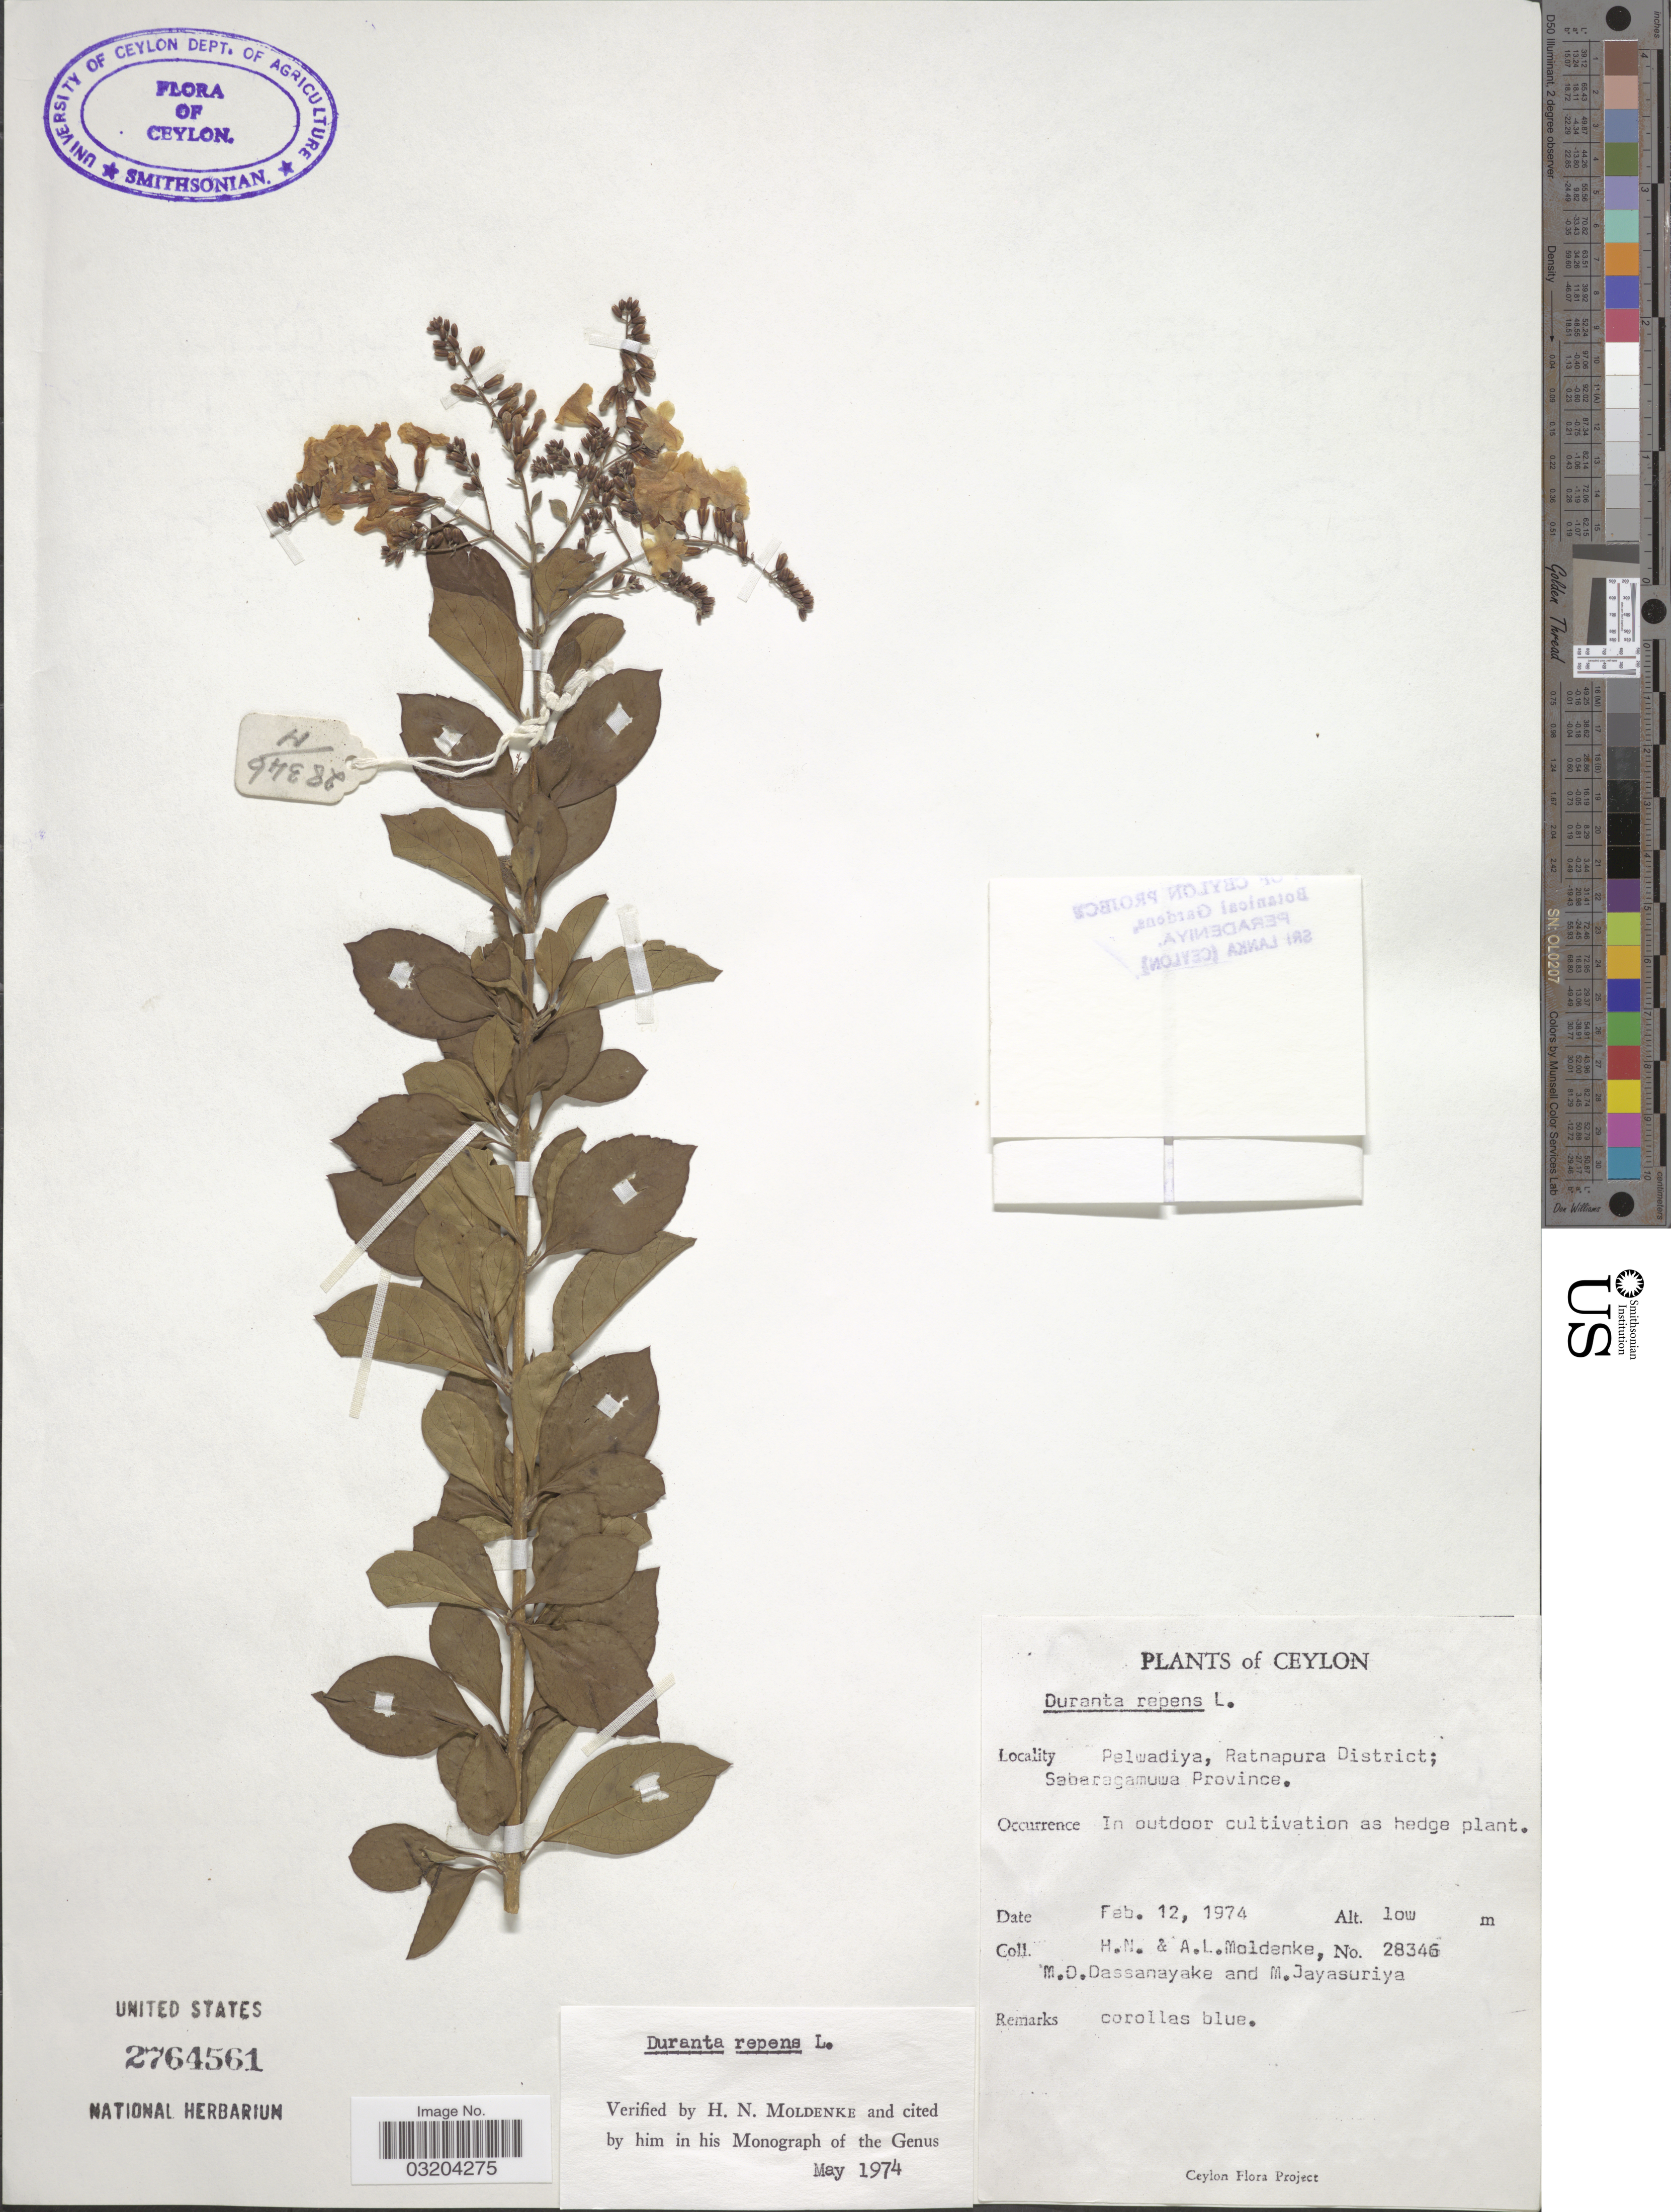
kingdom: Plantae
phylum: Tracheophyta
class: Magnoliopsida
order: Lamiales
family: Verbenaceae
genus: Duranta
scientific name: Duranta erecta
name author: L.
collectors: H. N. Moldenke, A. L. Moldenke, M. D. Dassanayake & M. Jayasuriya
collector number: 28346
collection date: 1974-02-12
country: Sri Lanka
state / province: Sabaragamuwa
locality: Ceylon. Pelwadiya, Ratnapura District.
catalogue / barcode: US 2764561